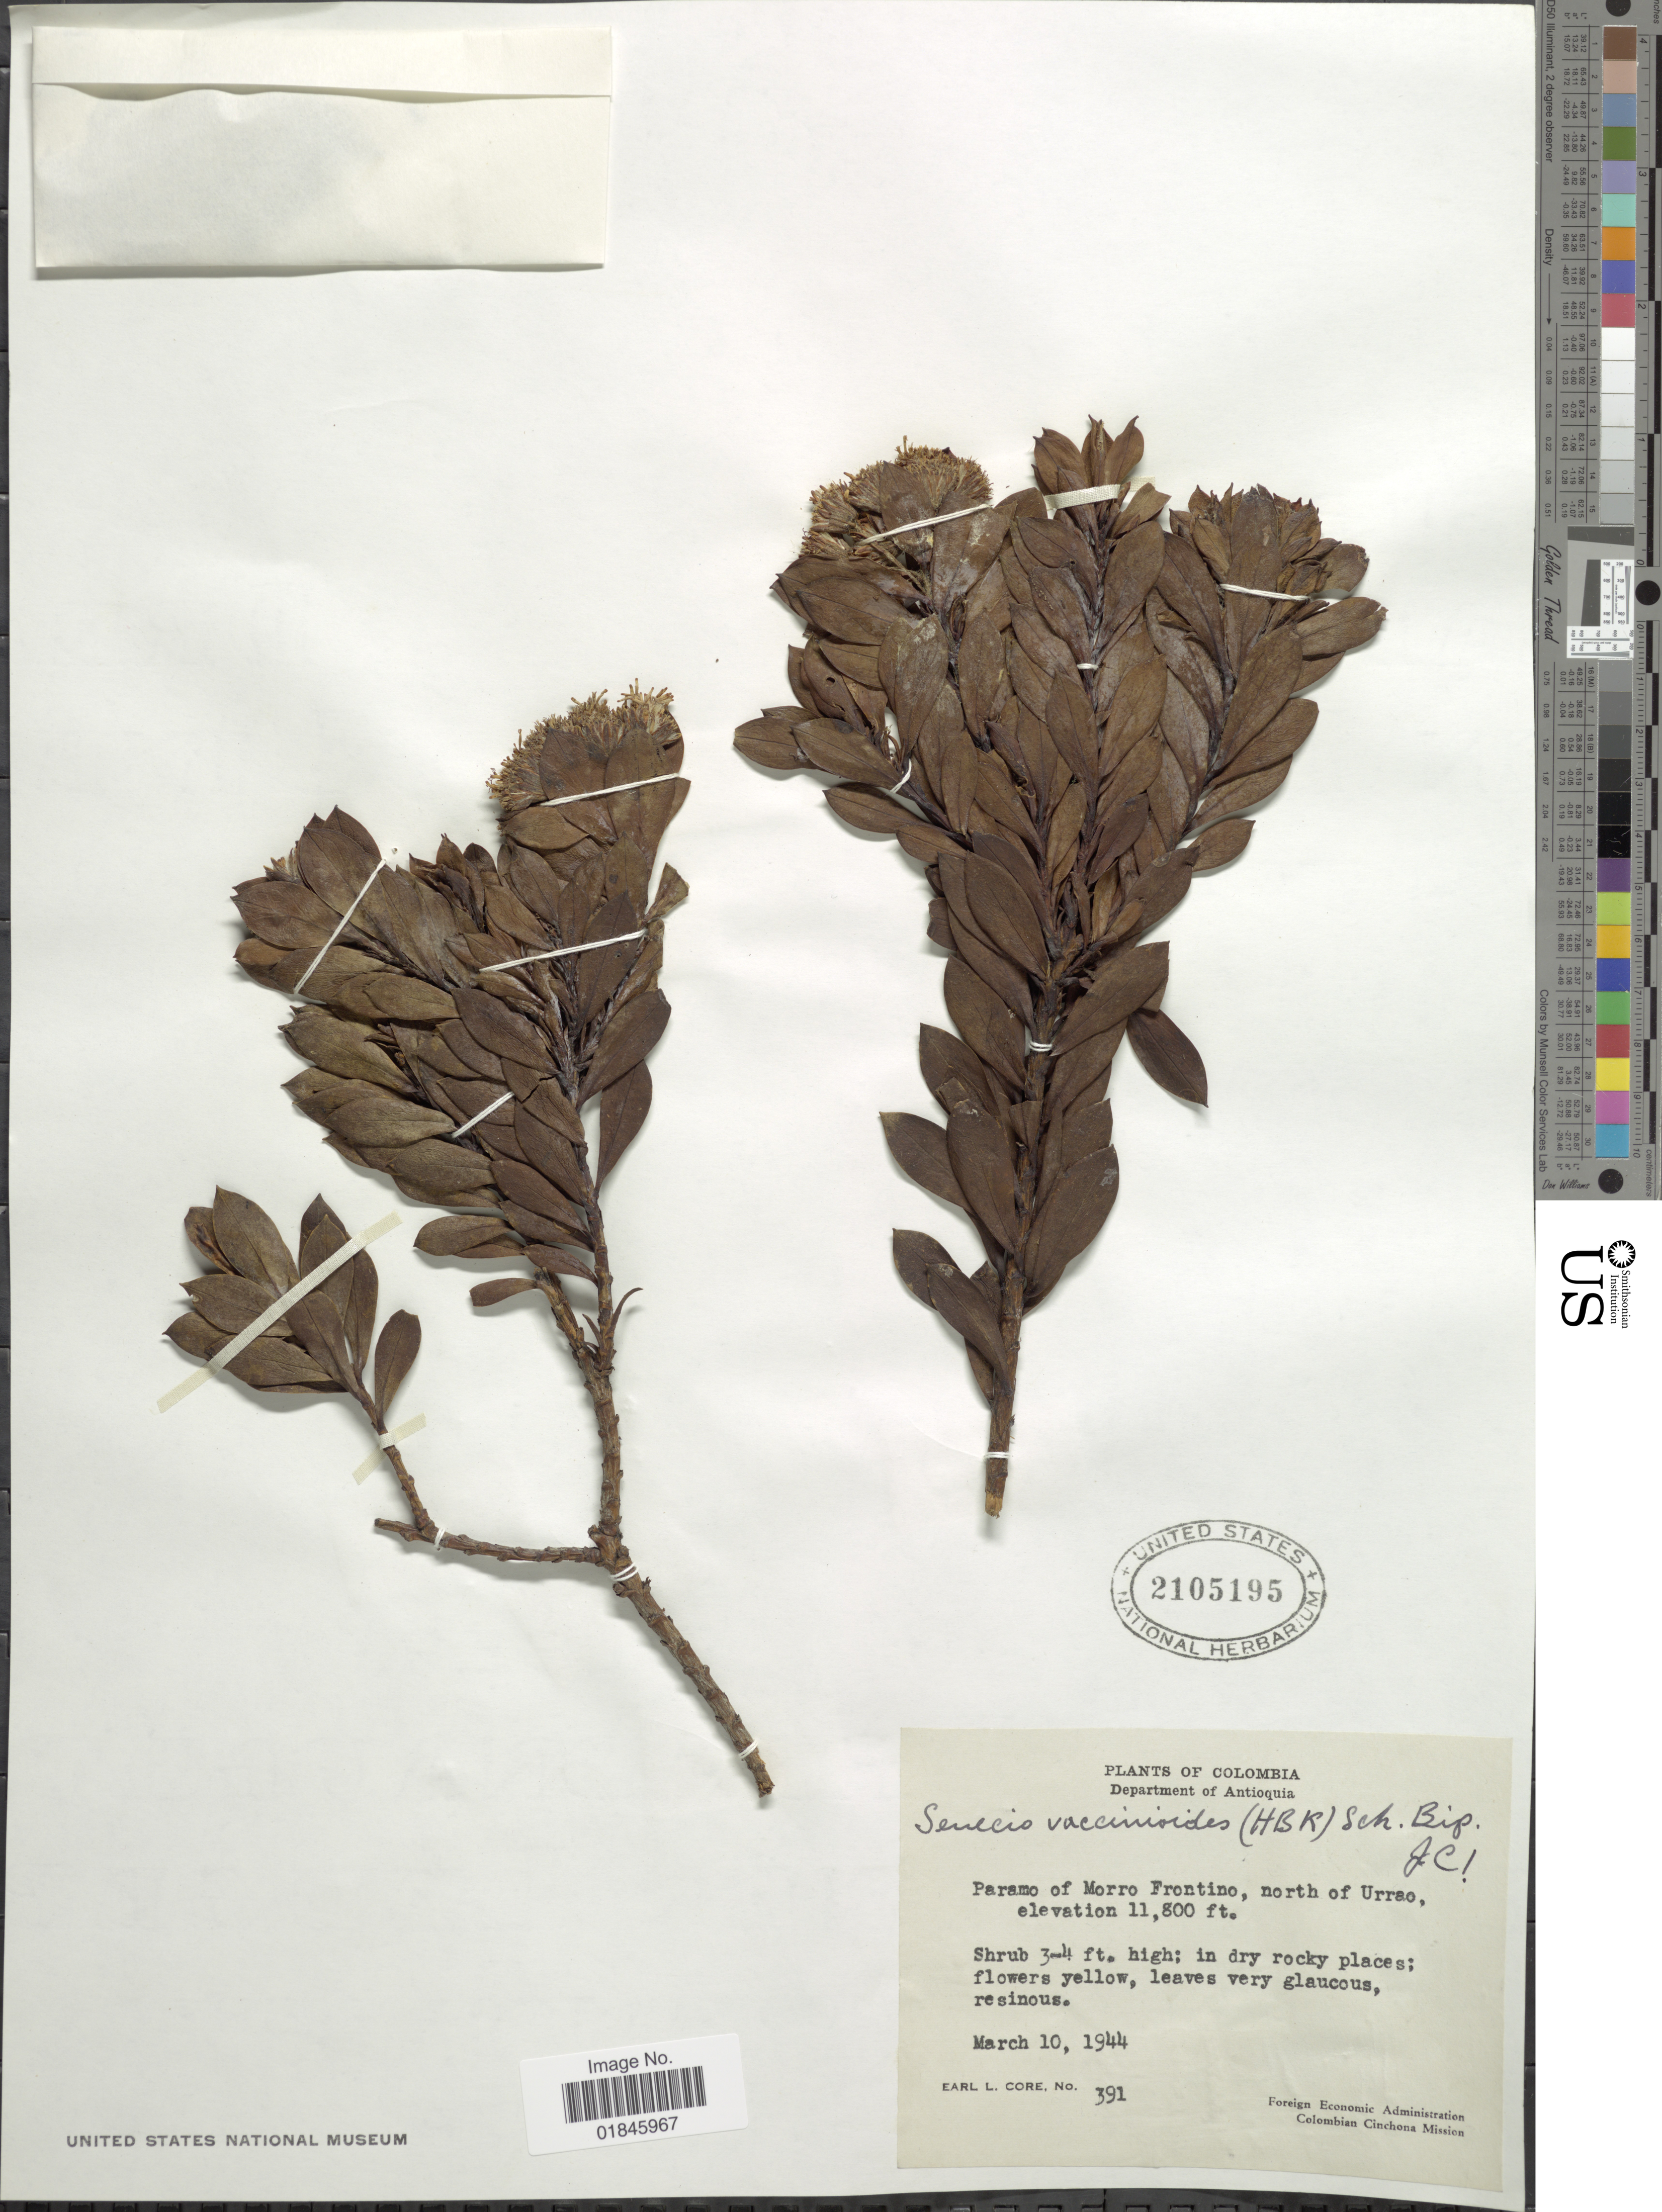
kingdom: Plantae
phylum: Tracheophyta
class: Magnoliopsida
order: Asterales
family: Asteraceae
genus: Pentacalia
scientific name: Pentacalia vaccinioides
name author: (Kunth) Cuatrec.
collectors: E. L. Core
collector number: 391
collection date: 1944-03-10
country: Colombia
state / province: Antioquia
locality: Department of Antioquia. Paramo of Morro Frontino, north of Urrao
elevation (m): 3597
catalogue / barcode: US 2105195